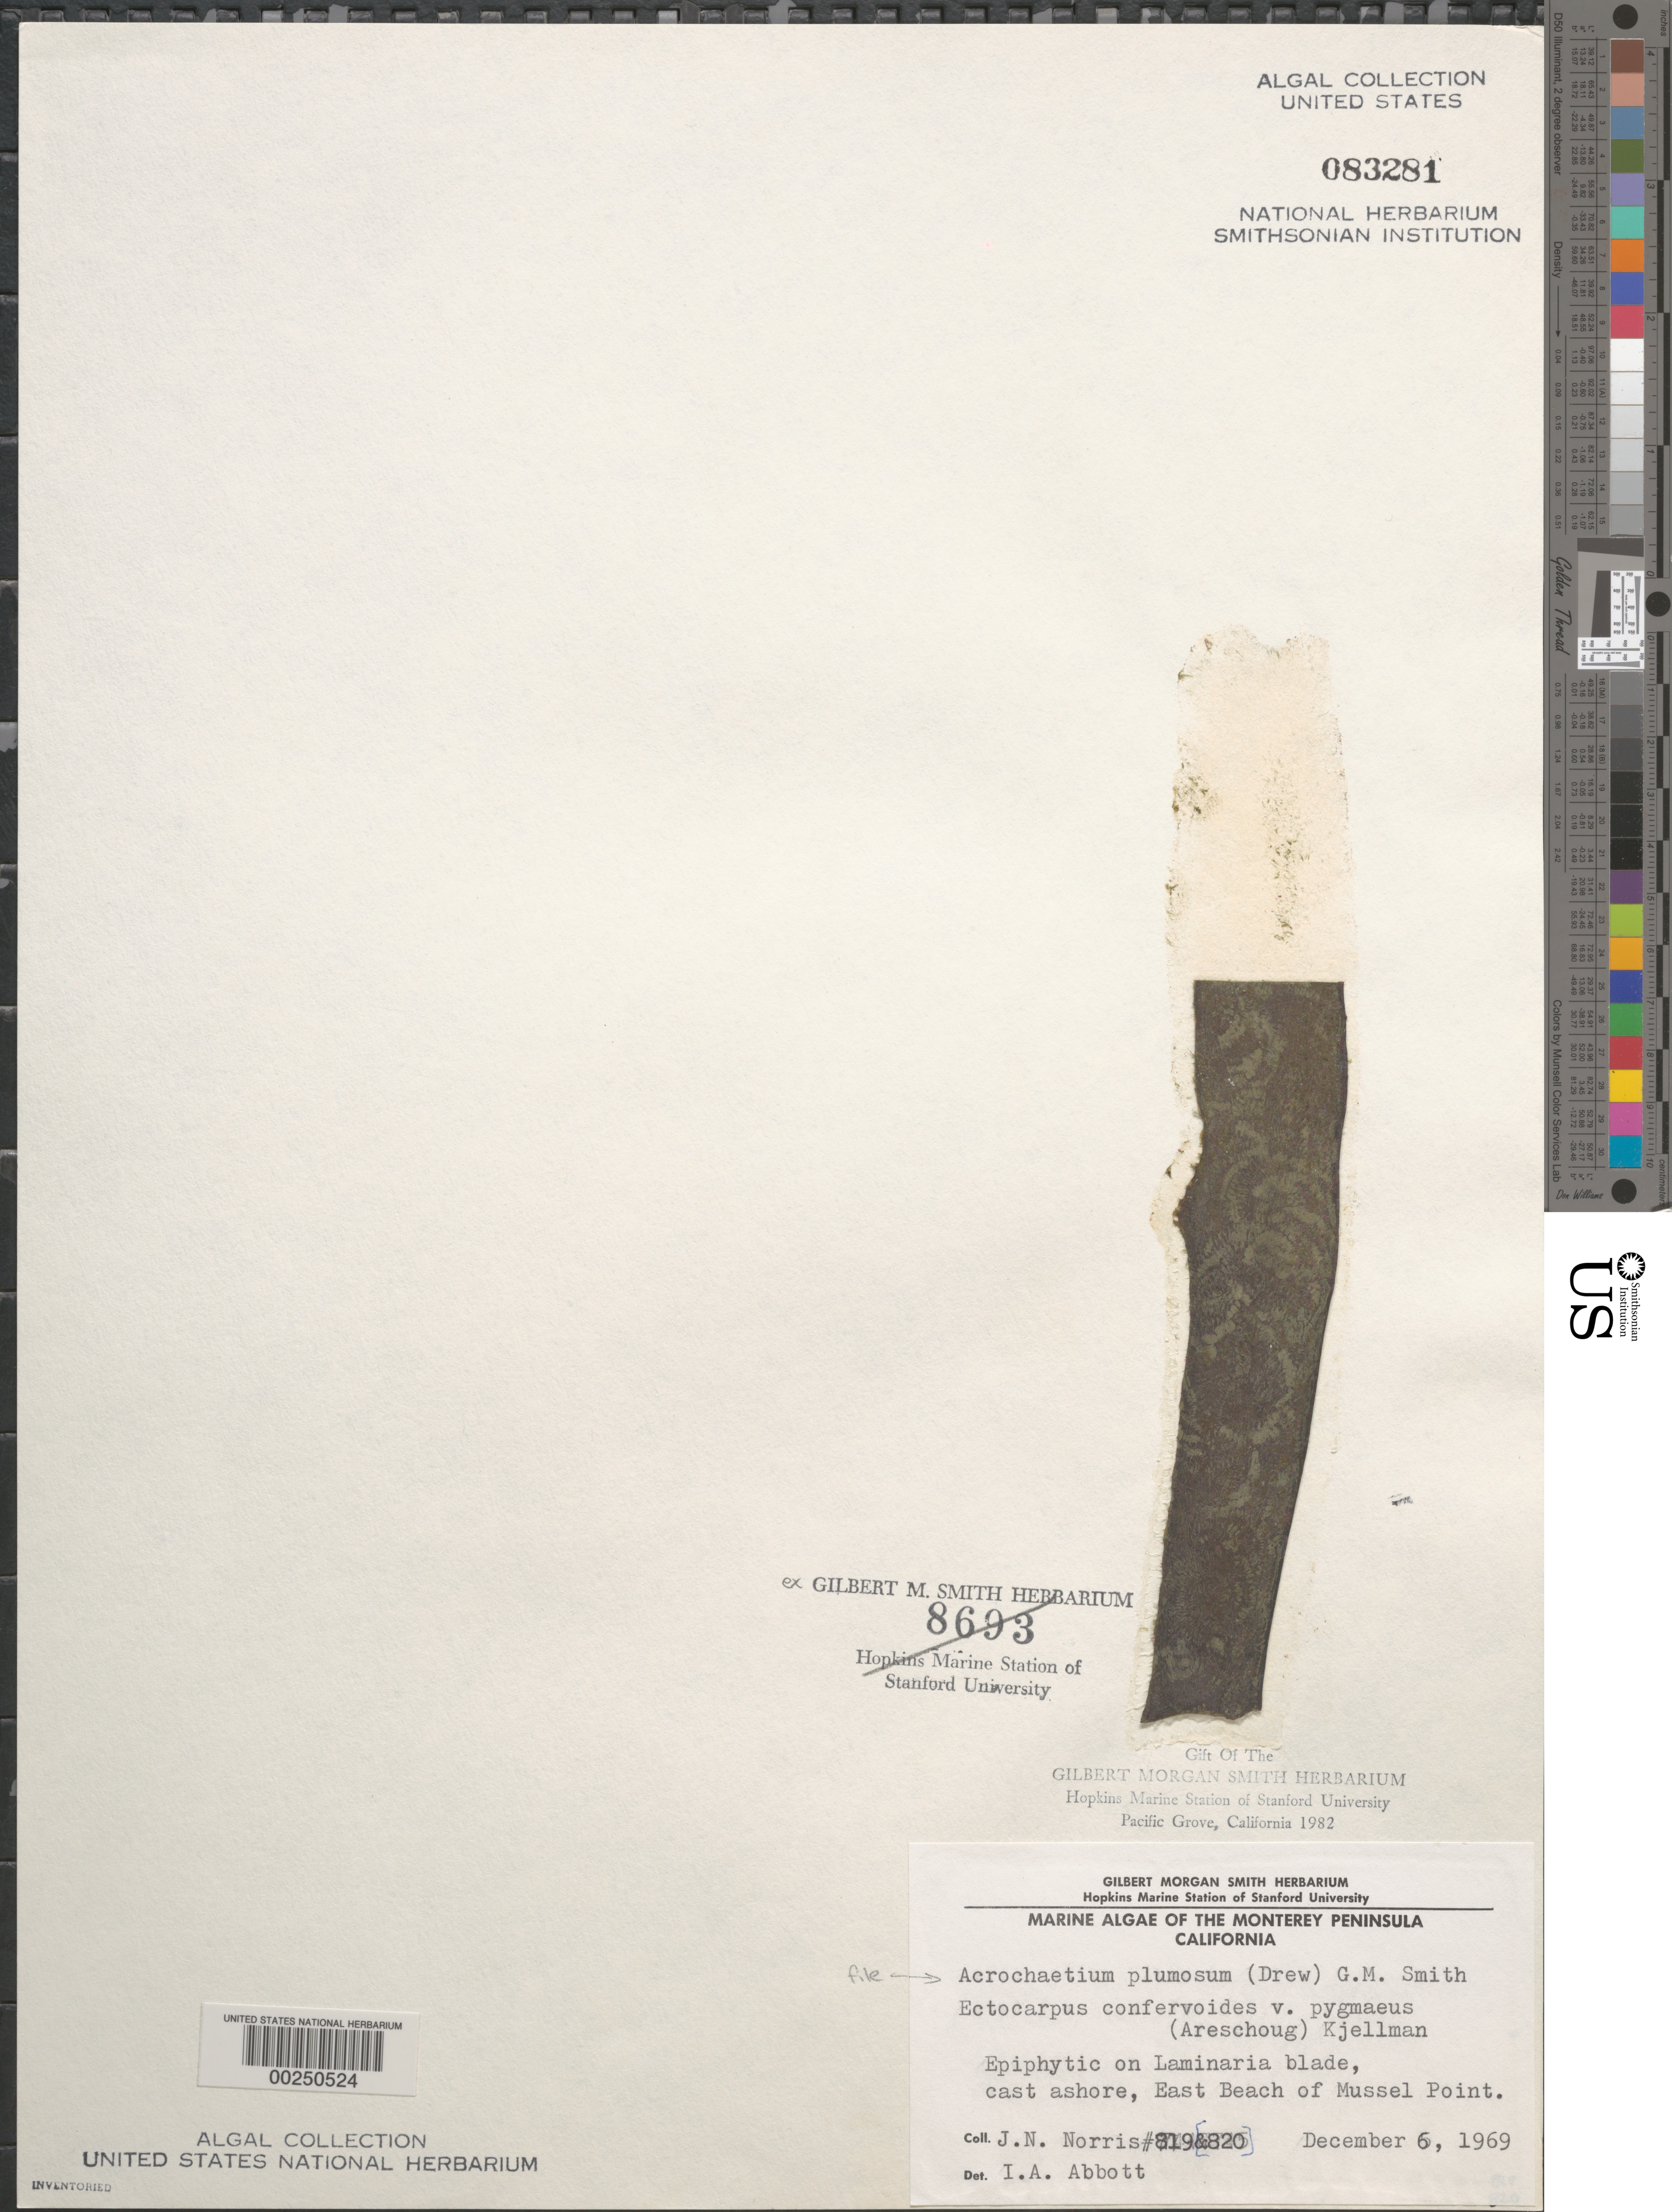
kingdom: Plantae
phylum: Rhodophyta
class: Florideophyceae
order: Acrochaetiales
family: Acrochaetiaceae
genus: Acrochaetium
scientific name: Acrochaetium plumosum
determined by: Abbott, Isabella A.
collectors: J. N. Norris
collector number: JN-819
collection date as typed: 06 Dec 1969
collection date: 1969-12-06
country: United States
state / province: California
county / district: Monterey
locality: East beach of Mussel Point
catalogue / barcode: US 83281